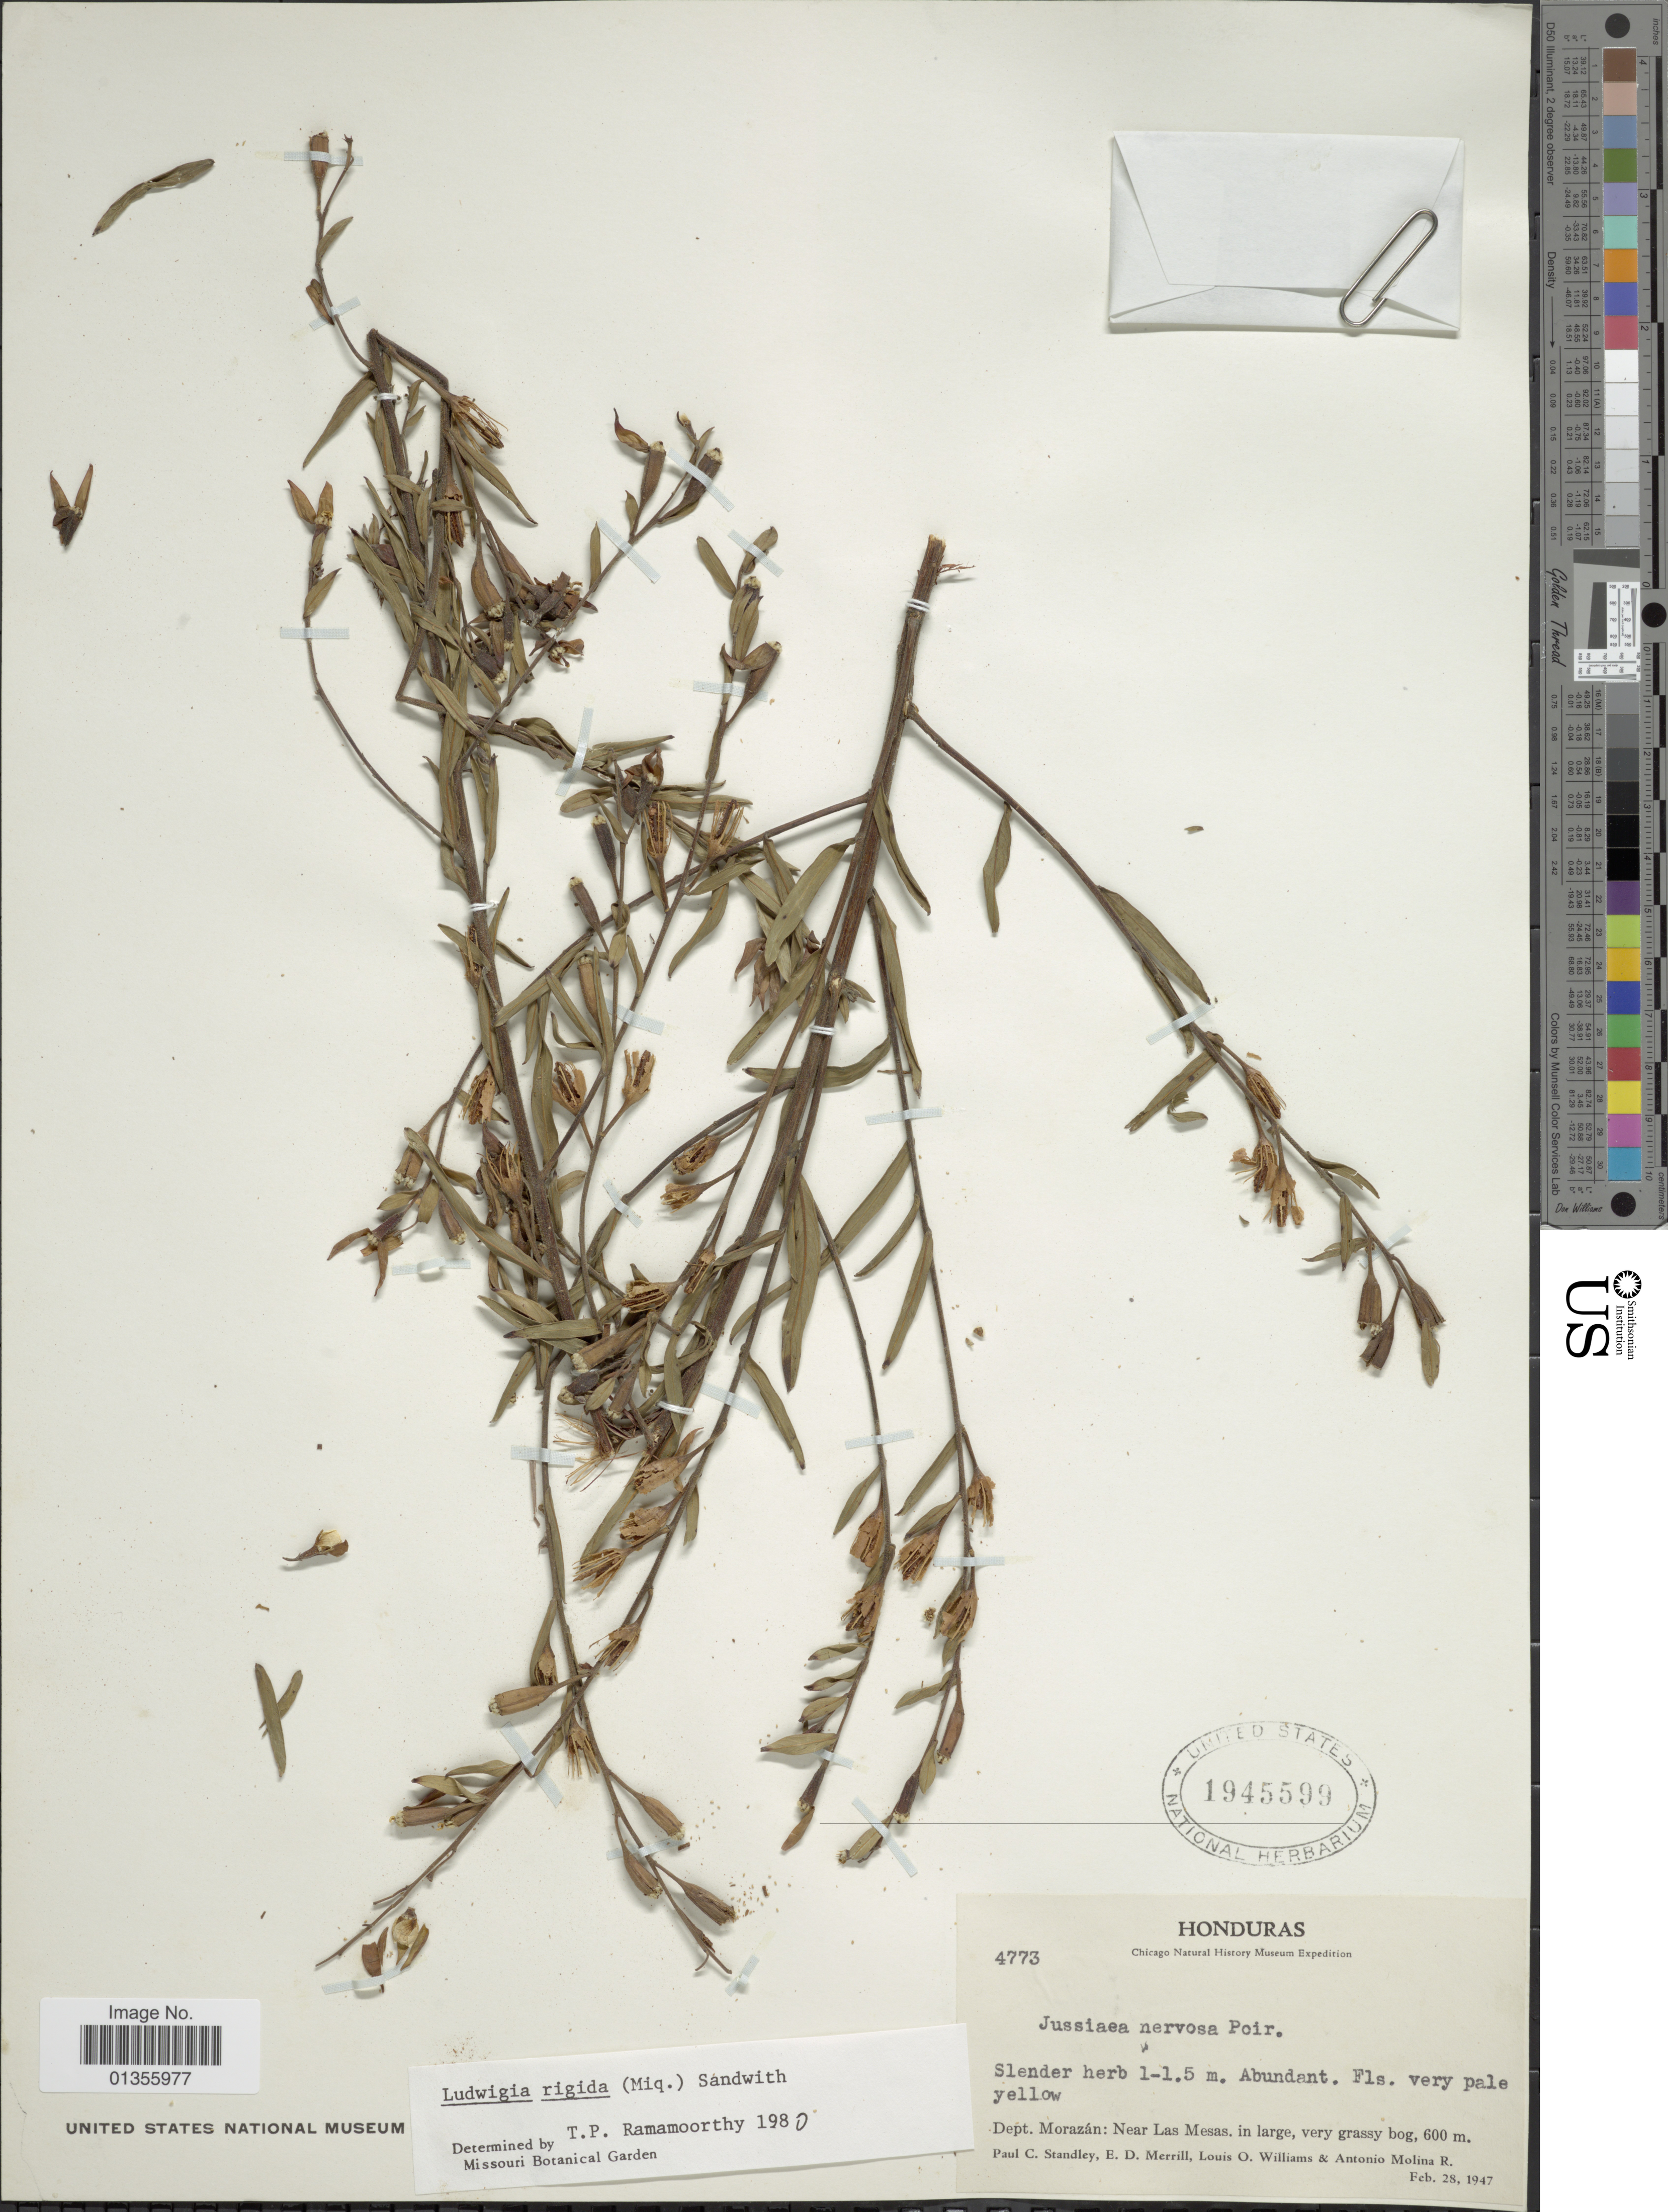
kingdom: Plantae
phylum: Tracheophyta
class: Magnoliopsida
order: Myrtales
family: Onagraceae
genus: Ludwigia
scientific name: Ludwigia rigida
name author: (Miq.) Sandwith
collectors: P. C. Standley, E. D. Merrill, L. O. Williams & A. Molina R.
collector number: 4773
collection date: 1947-02-28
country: Honduras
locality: Dept. Morazán: Near Las Mesas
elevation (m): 600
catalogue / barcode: US 1945599